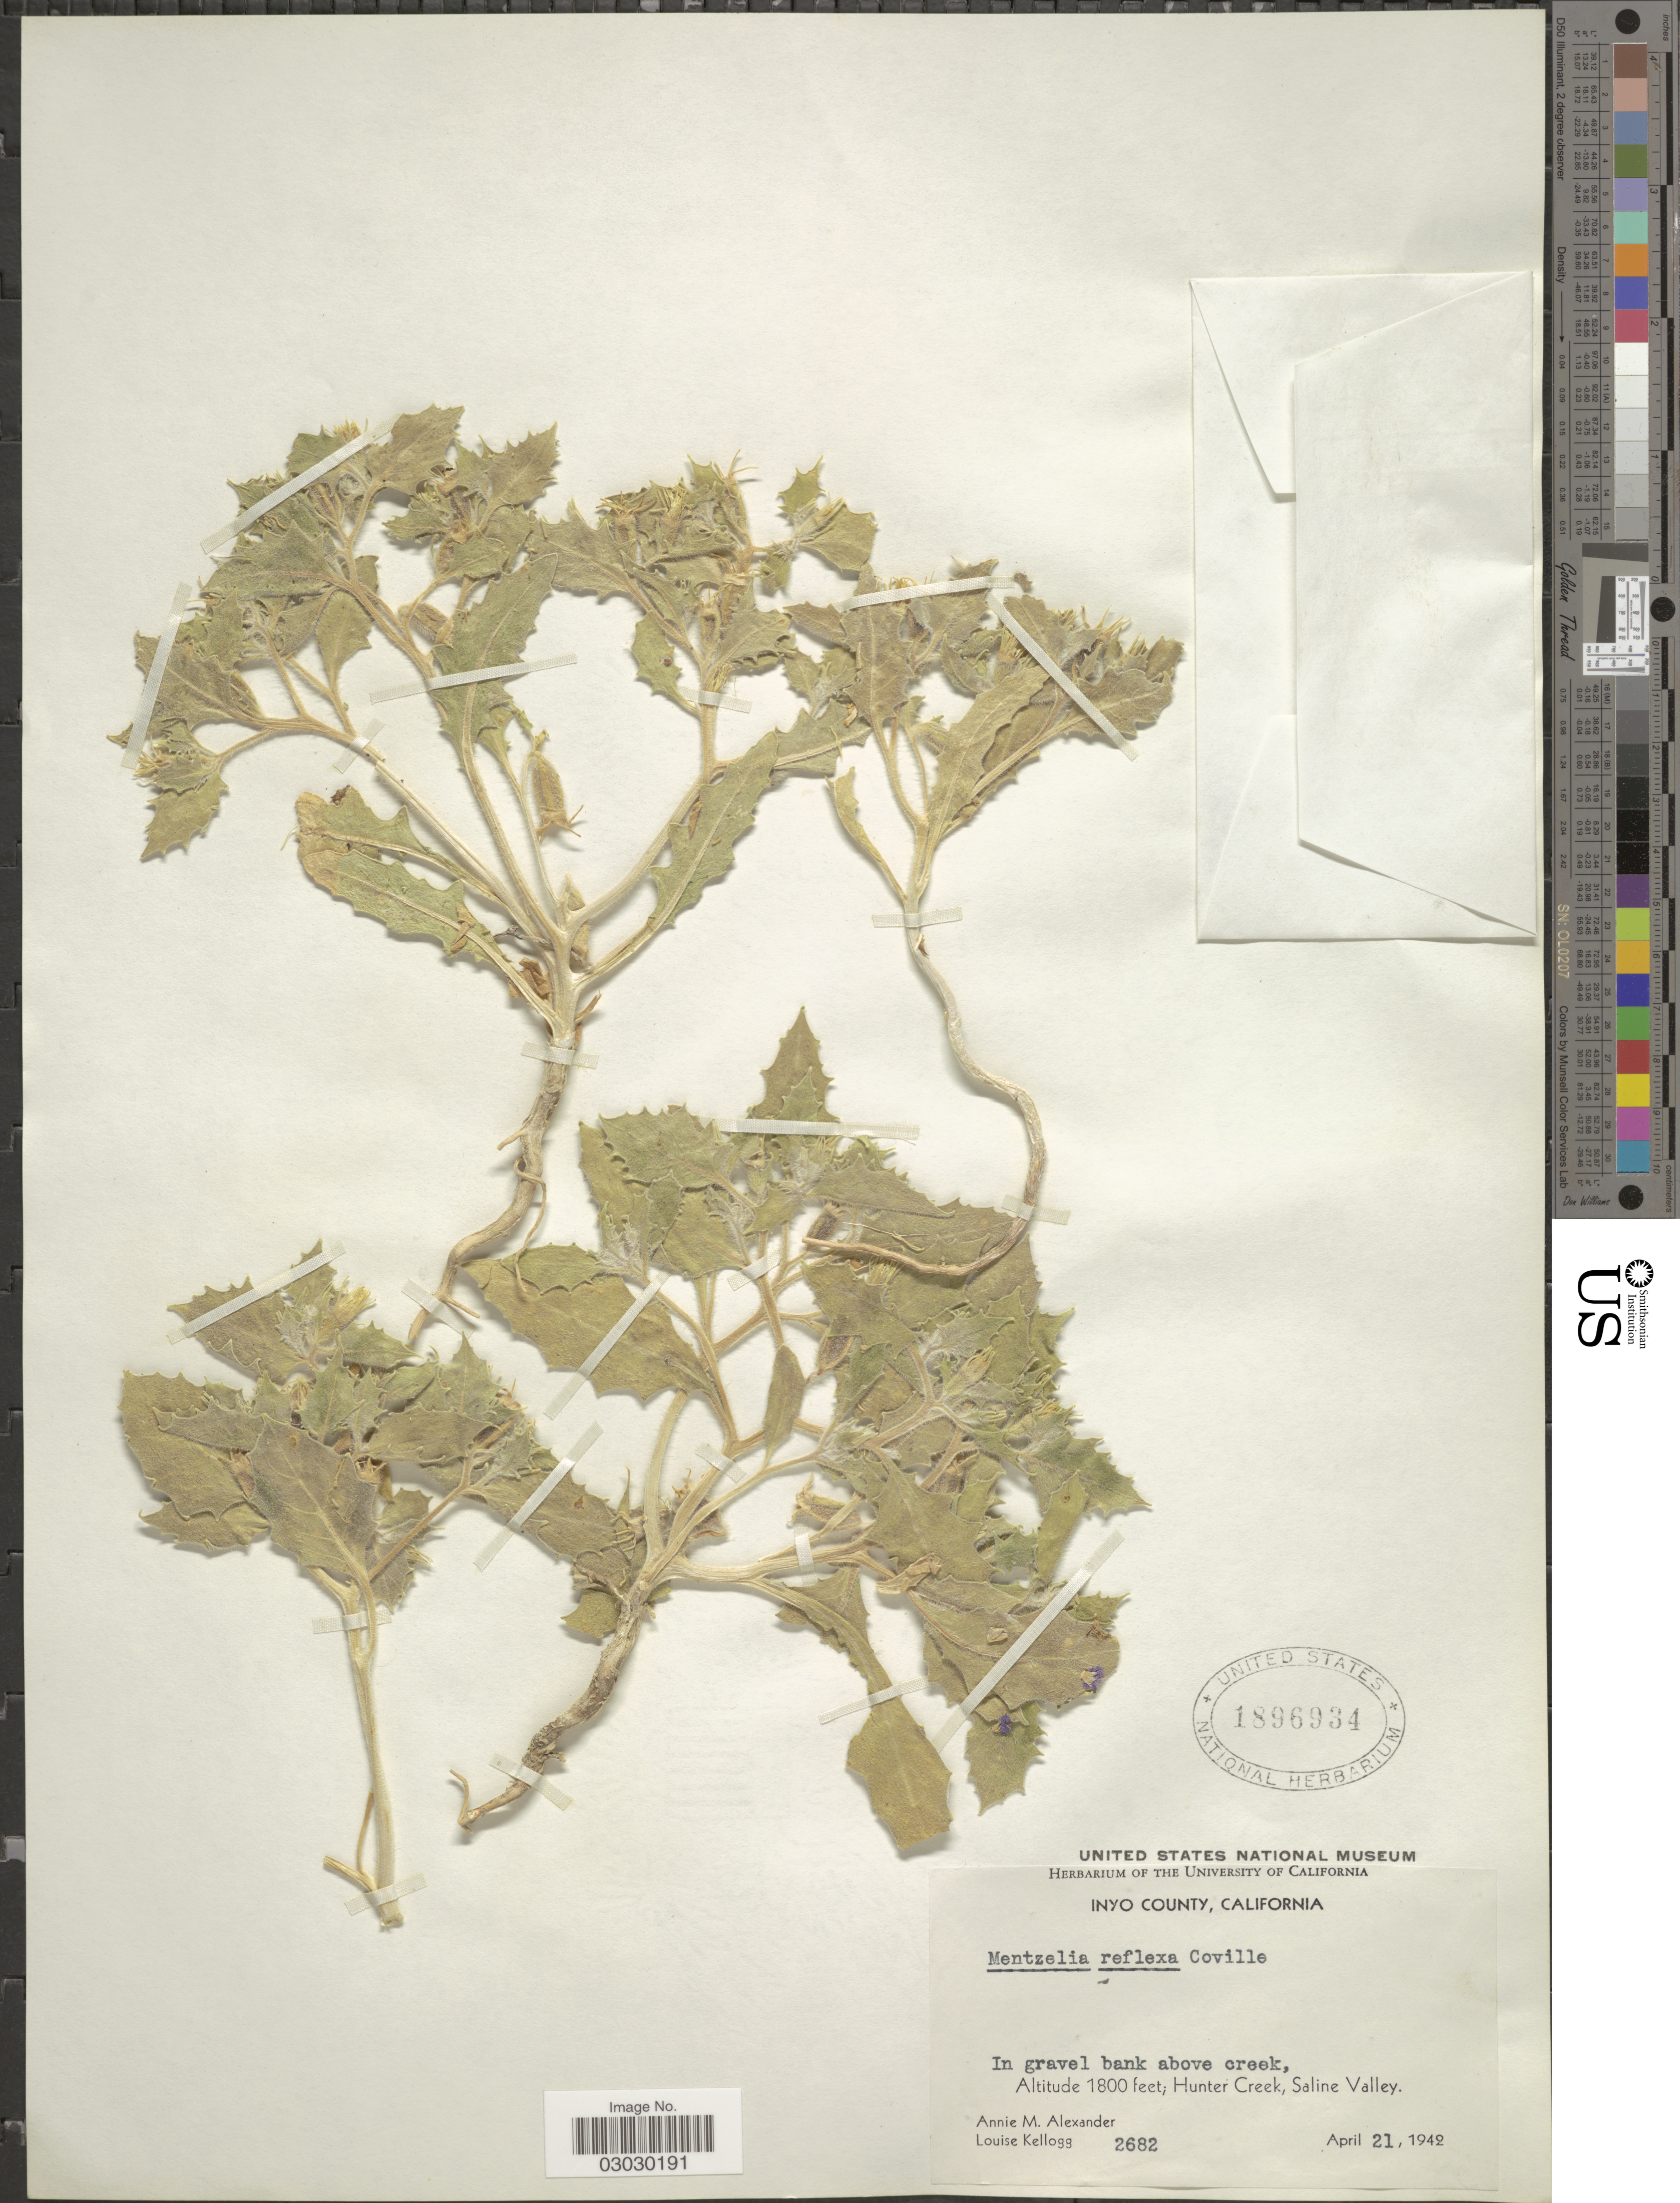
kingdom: Plantae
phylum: Tracheophyta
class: Magnoliopsida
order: Cornales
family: Loasaceae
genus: Mentzelia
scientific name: Mentzelia reflexa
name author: Coville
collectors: A. M. Alexander & L. Kellogg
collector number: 2682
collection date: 1942-04-21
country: United States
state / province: California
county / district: Inyo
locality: Inyo County, In gravel bank above creek, Hunter Creek, Saline Valley.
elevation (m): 549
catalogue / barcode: US 1896934